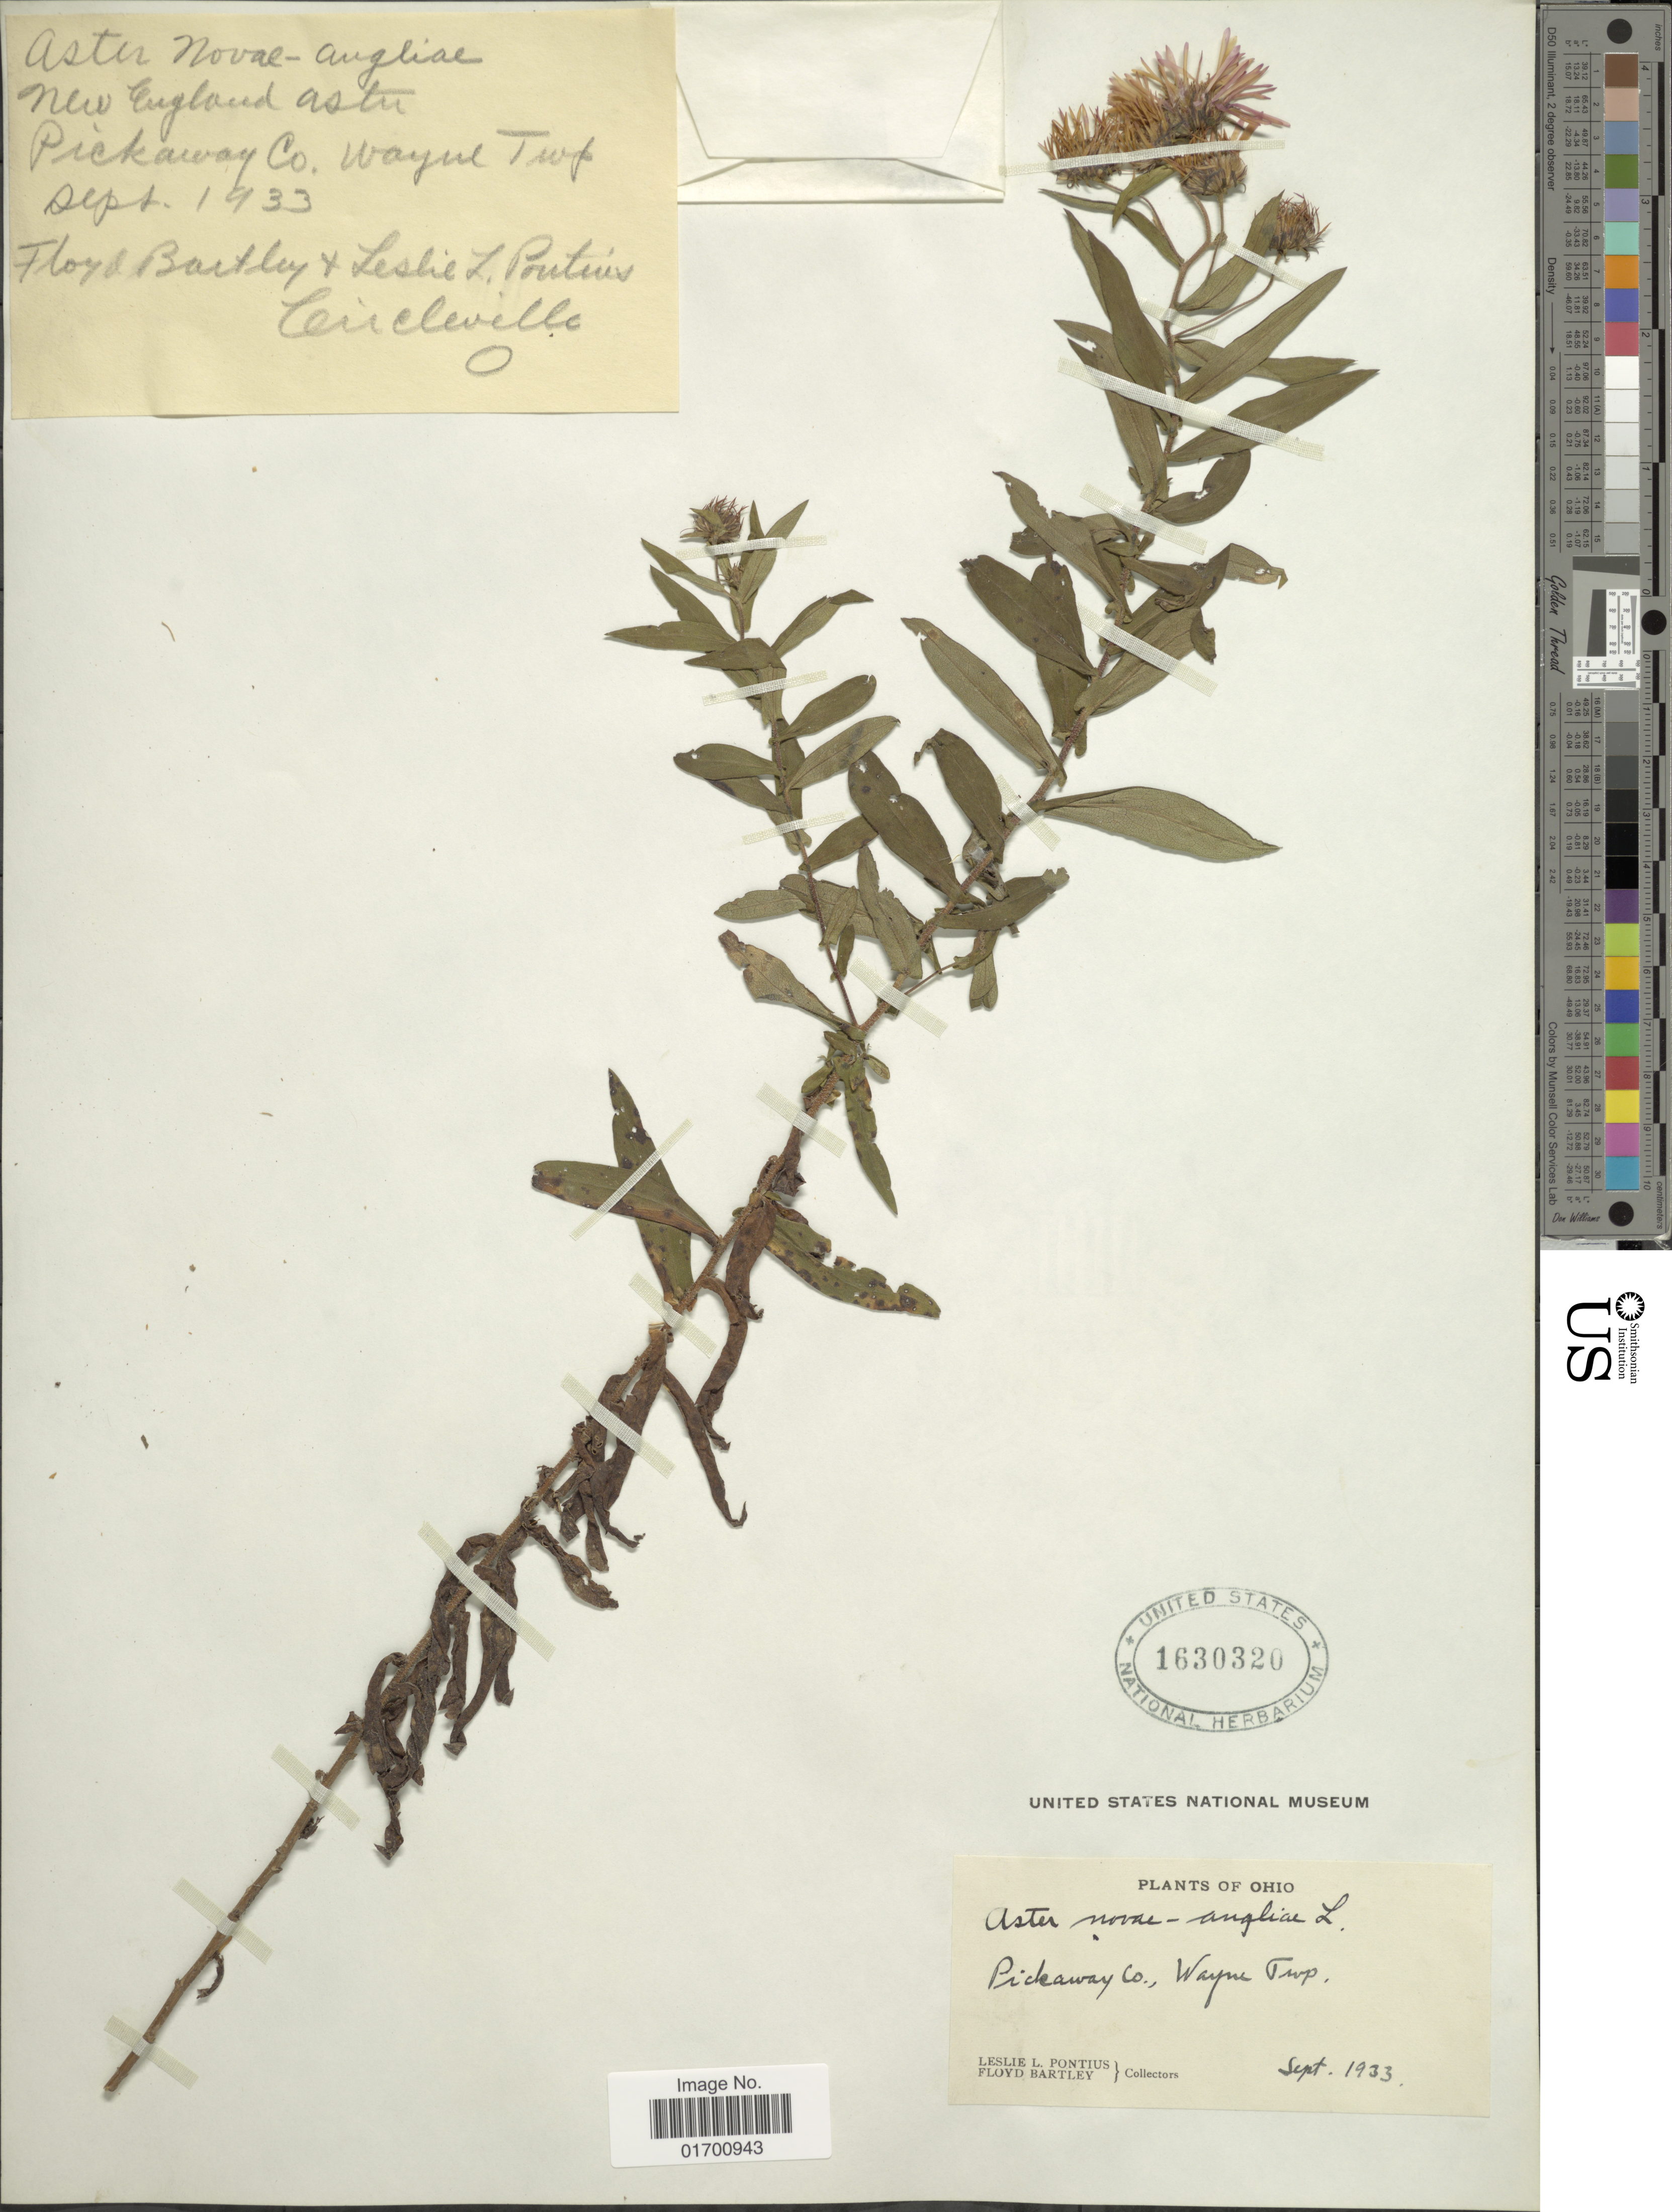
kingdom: Plantae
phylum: Tracheophyta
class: Magnoliopsida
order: Asterales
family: Asteraceae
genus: Symphyotrichum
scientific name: Symphyotrichum novae-angliae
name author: (L.) G.L. Nesom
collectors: L. Pontius & F. Bartley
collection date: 1933-09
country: United States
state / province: Ohio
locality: Pickaway Co., Wayne Twp. New England Aster.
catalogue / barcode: US 1630320